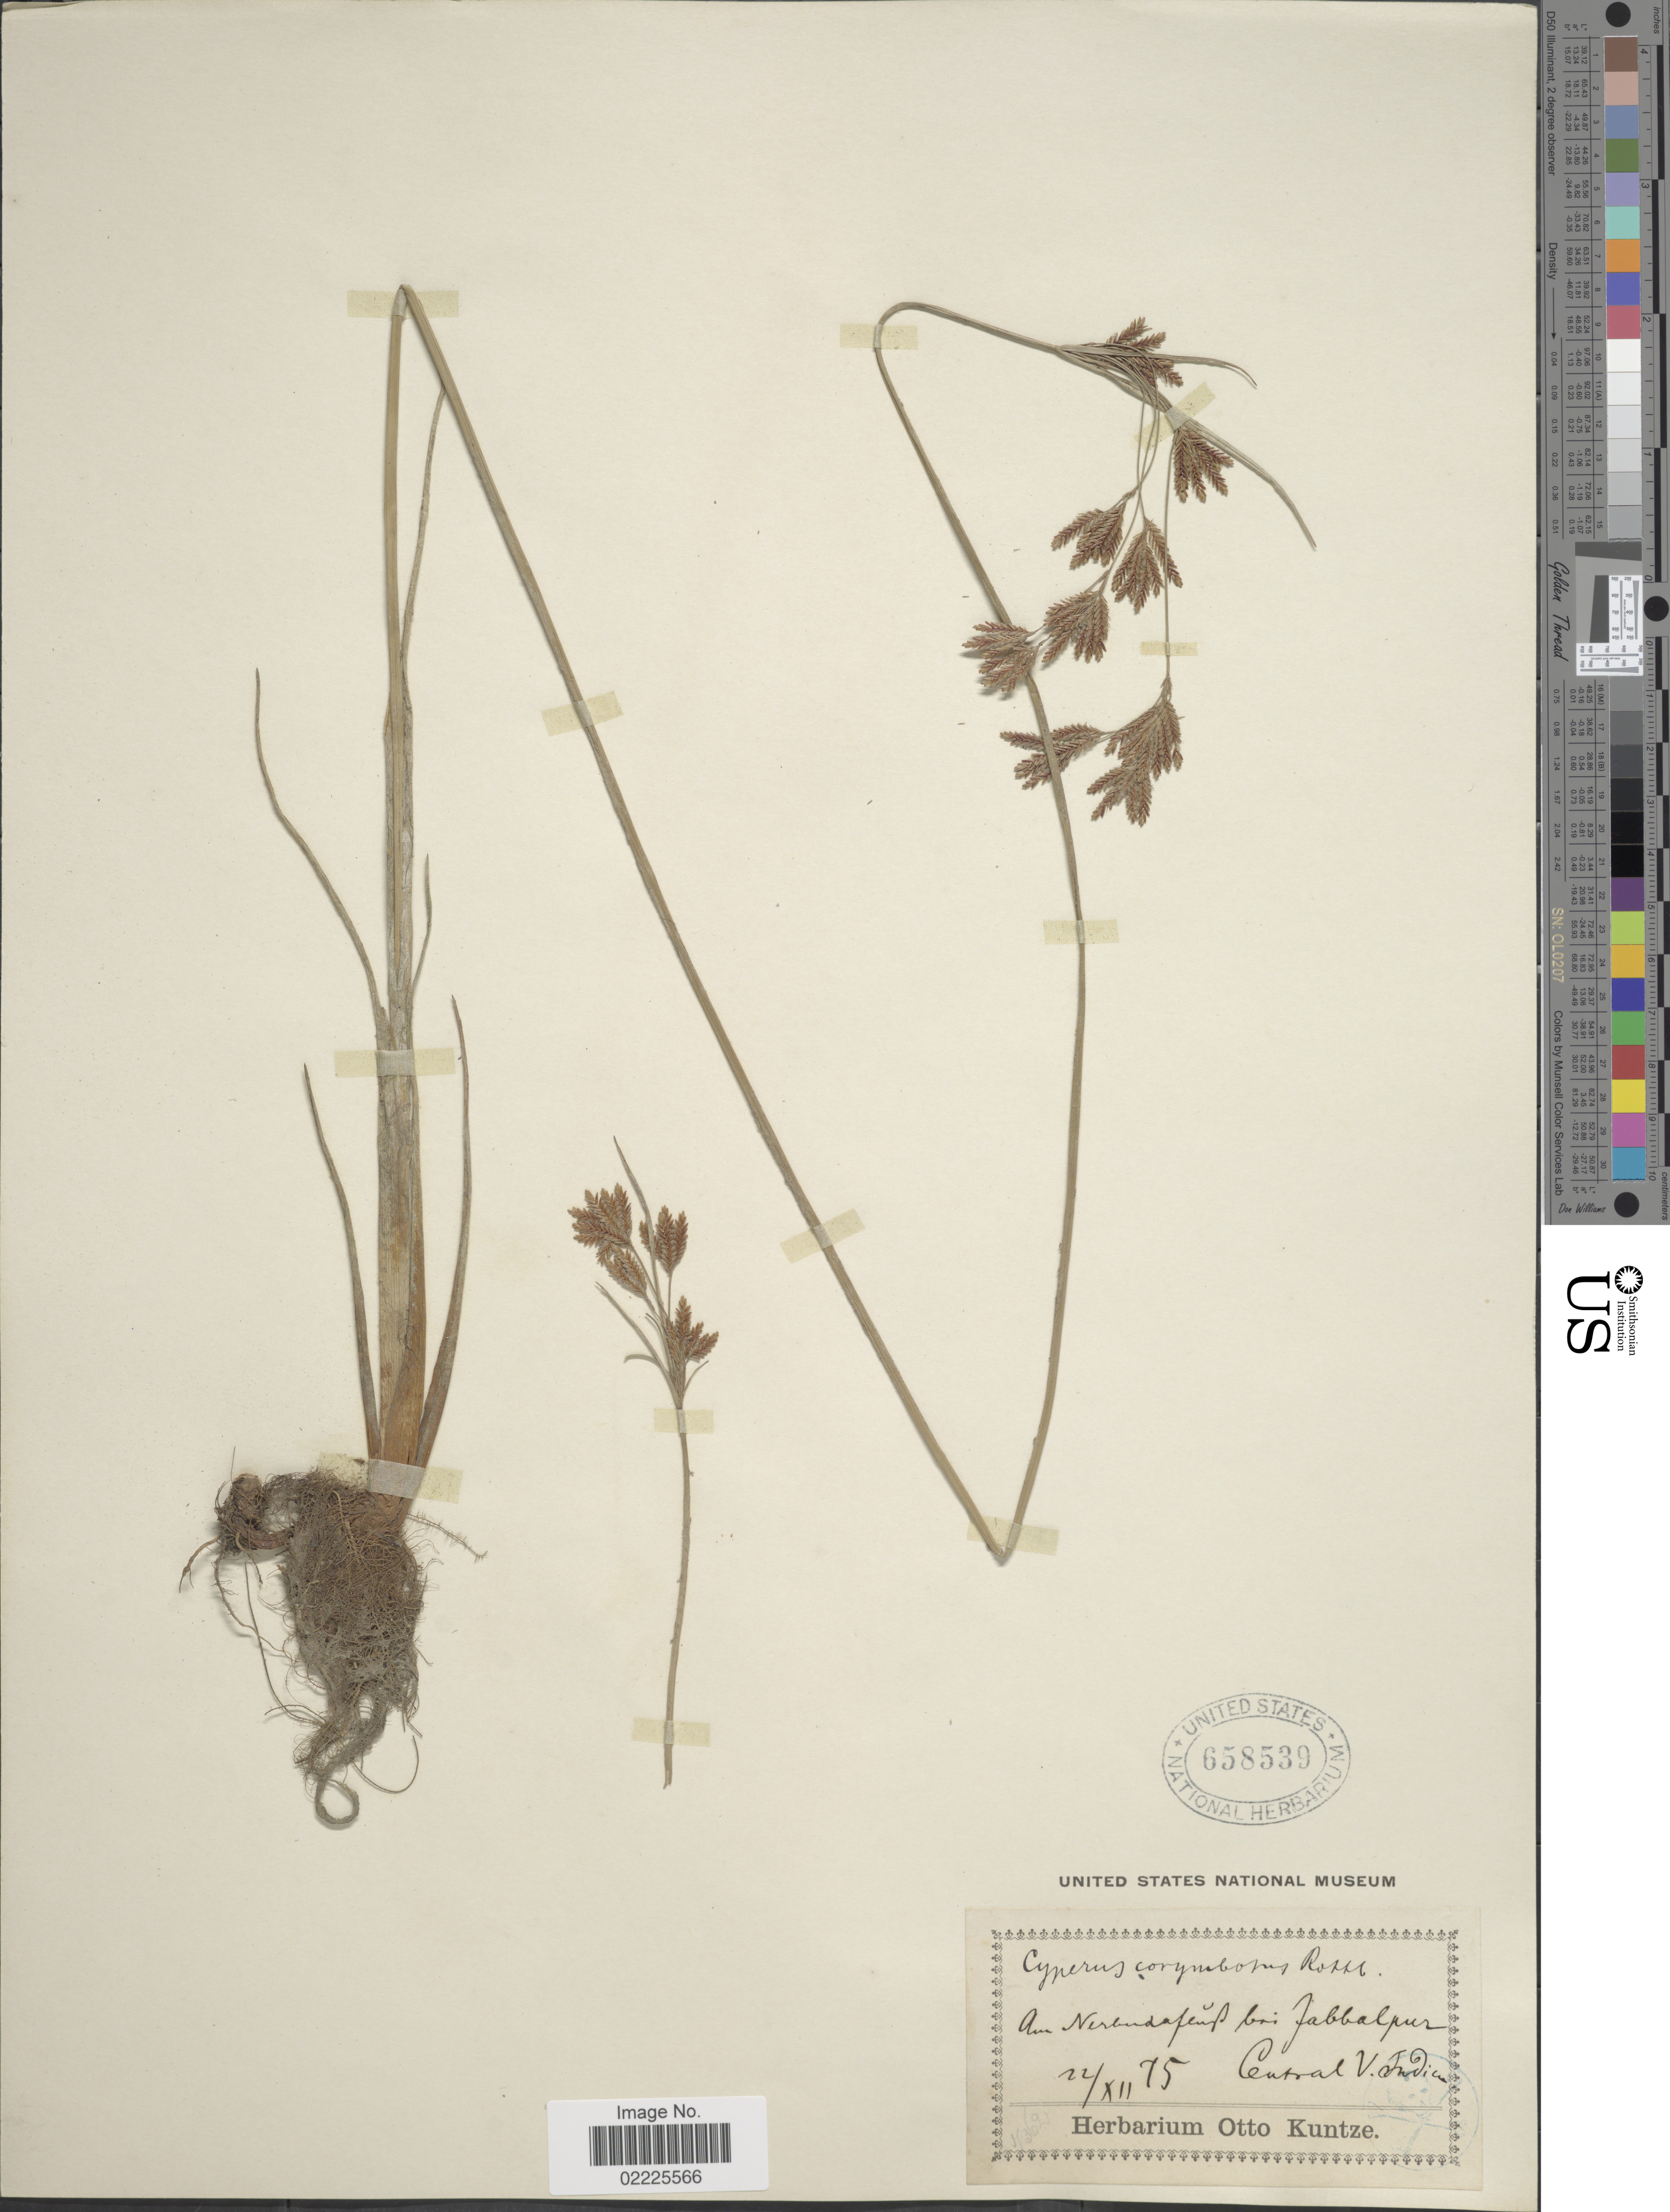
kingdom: Plantae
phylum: Tracheophyta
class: Liliopsida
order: Poales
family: Cyperaceae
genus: Cyperus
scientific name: Cyperus corymbosus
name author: Rottb.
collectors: ex herb. Otto Kuntze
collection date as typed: Transcribed d/m/y: 22/12/75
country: India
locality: Am Nerbuddafluss bei Sabbalpur, Central V India [interpreted]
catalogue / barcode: US 658539